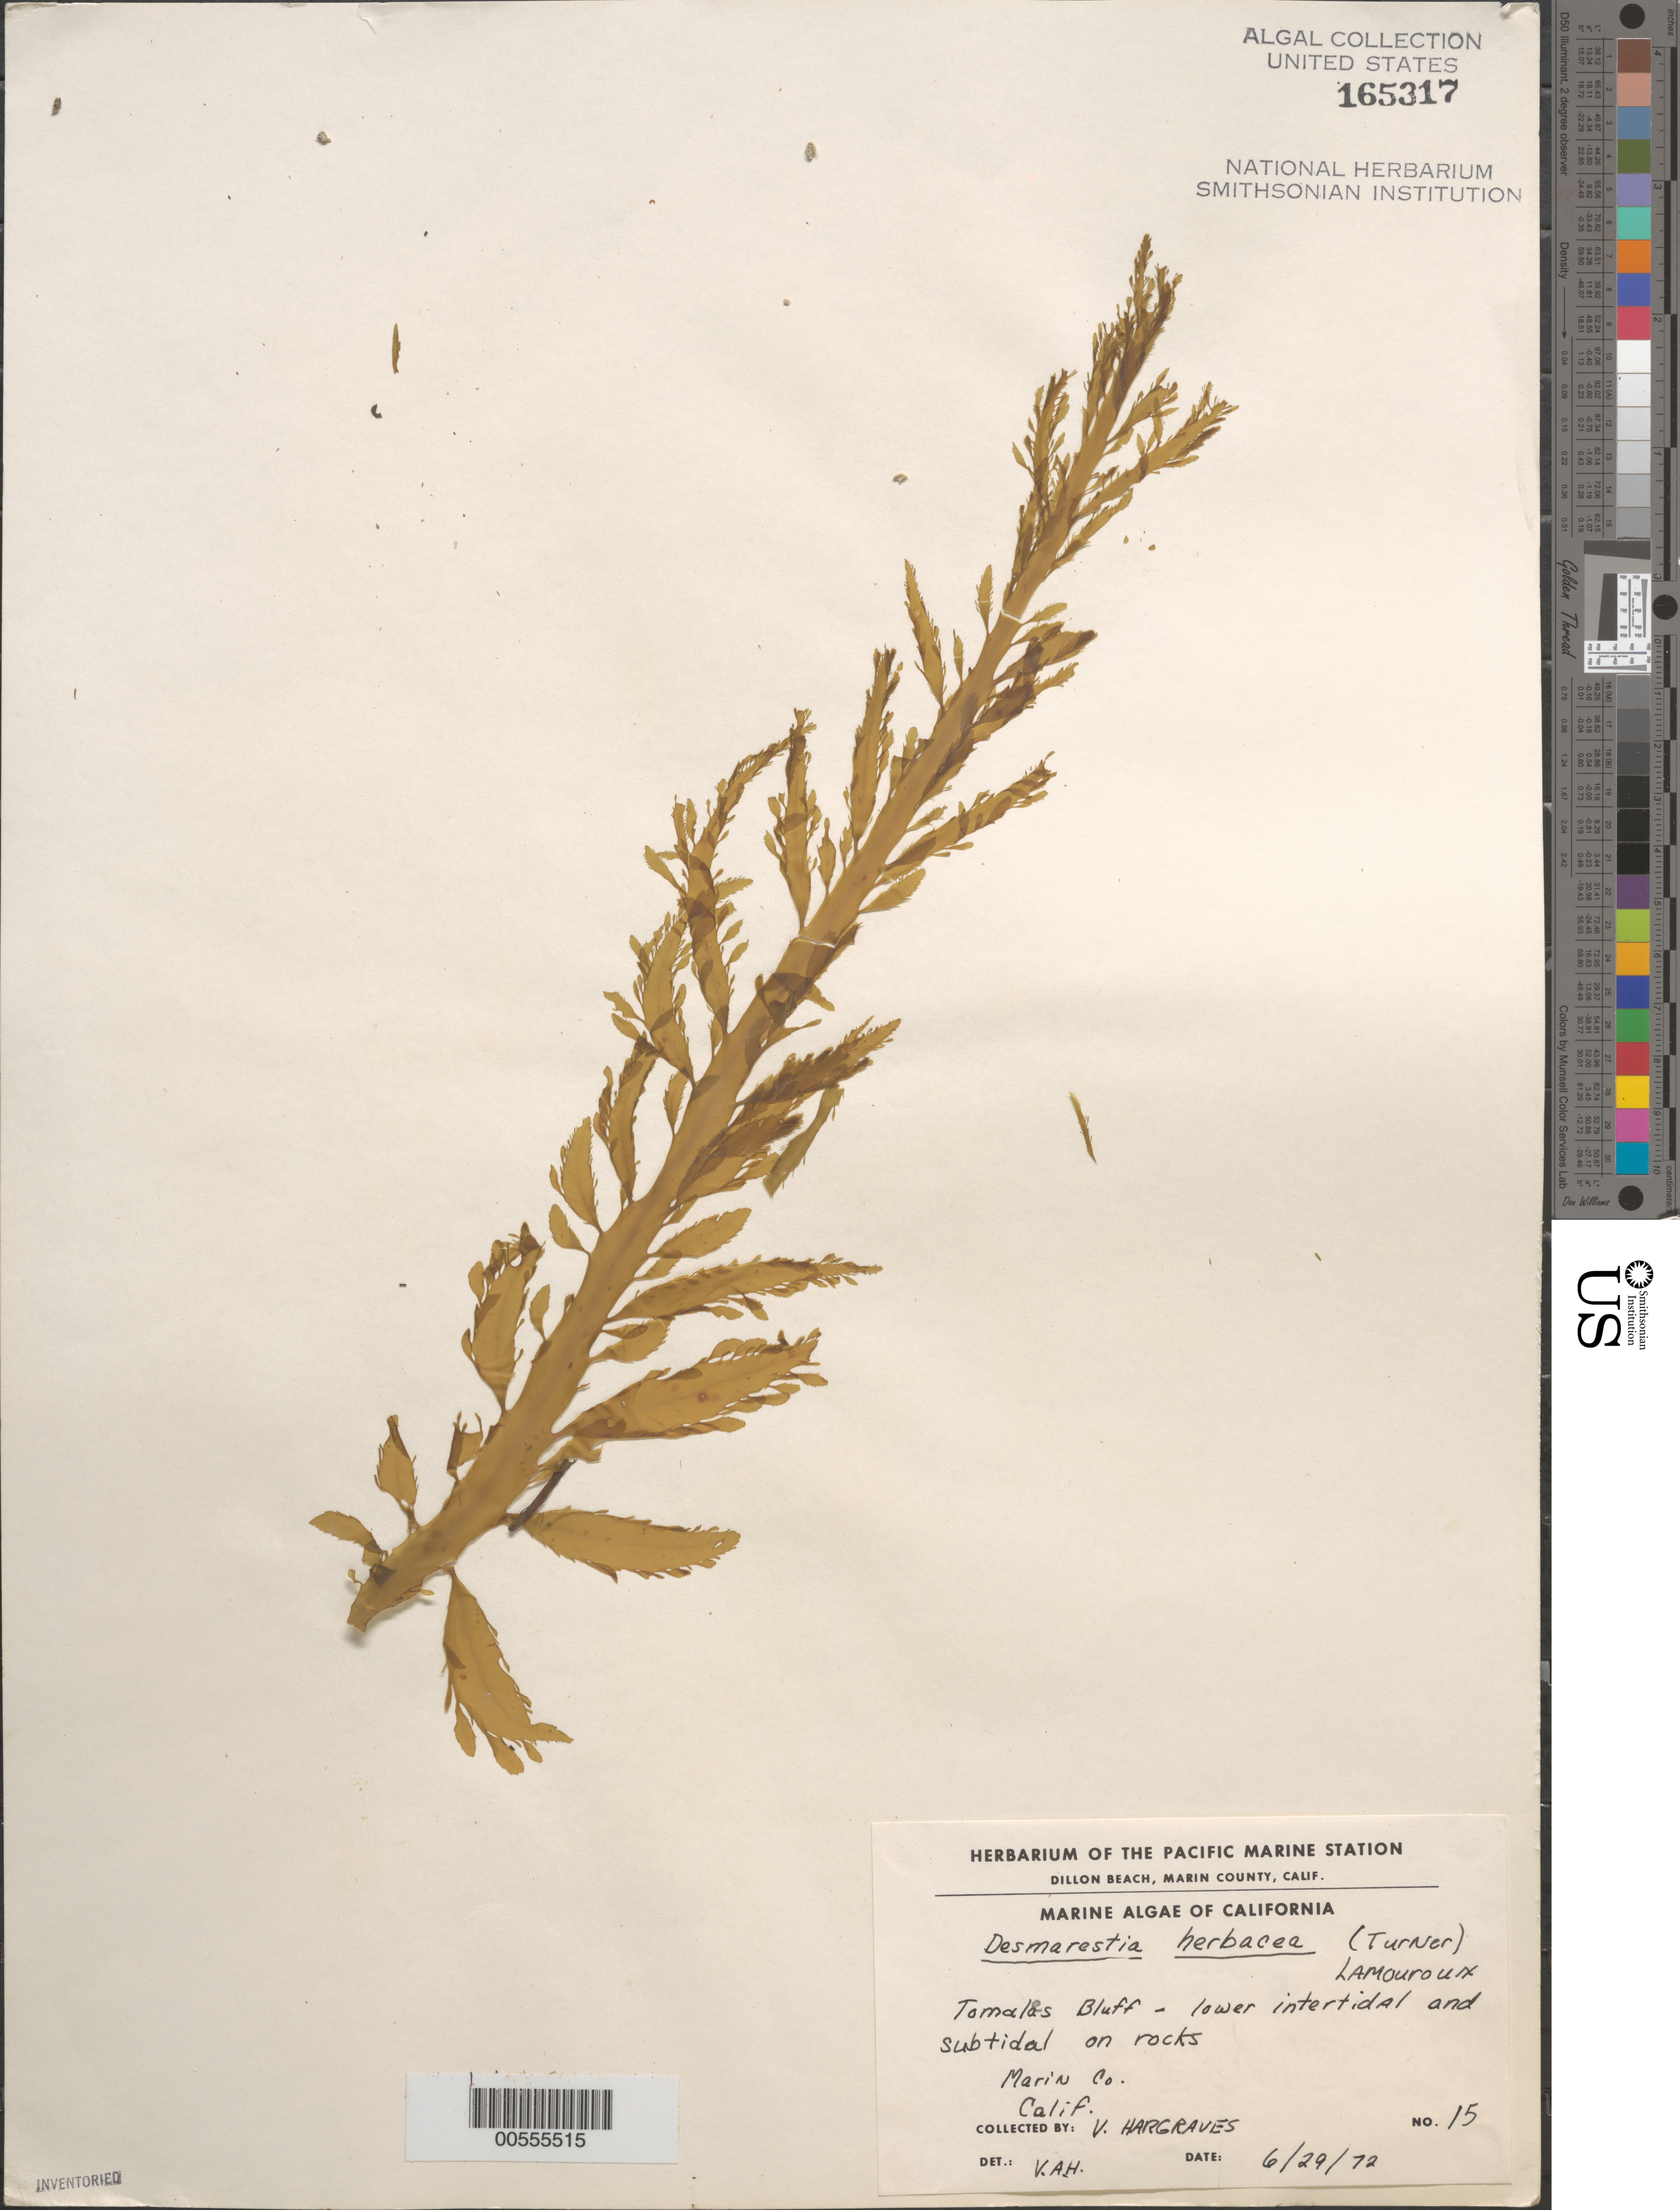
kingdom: Chromista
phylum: Ochrophyta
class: Phaeophyceae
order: Desmarestiales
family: Desmarestiaceae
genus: Desmarestia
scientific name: Desmarestia herbacea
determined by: Hargraves, V. A.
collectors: V. Hargraves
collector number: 15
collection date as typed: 29 Jun 1972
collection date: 1972-06-29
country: United States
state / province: California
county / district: Marin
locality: Tomales Bluff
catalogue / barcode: US 165317